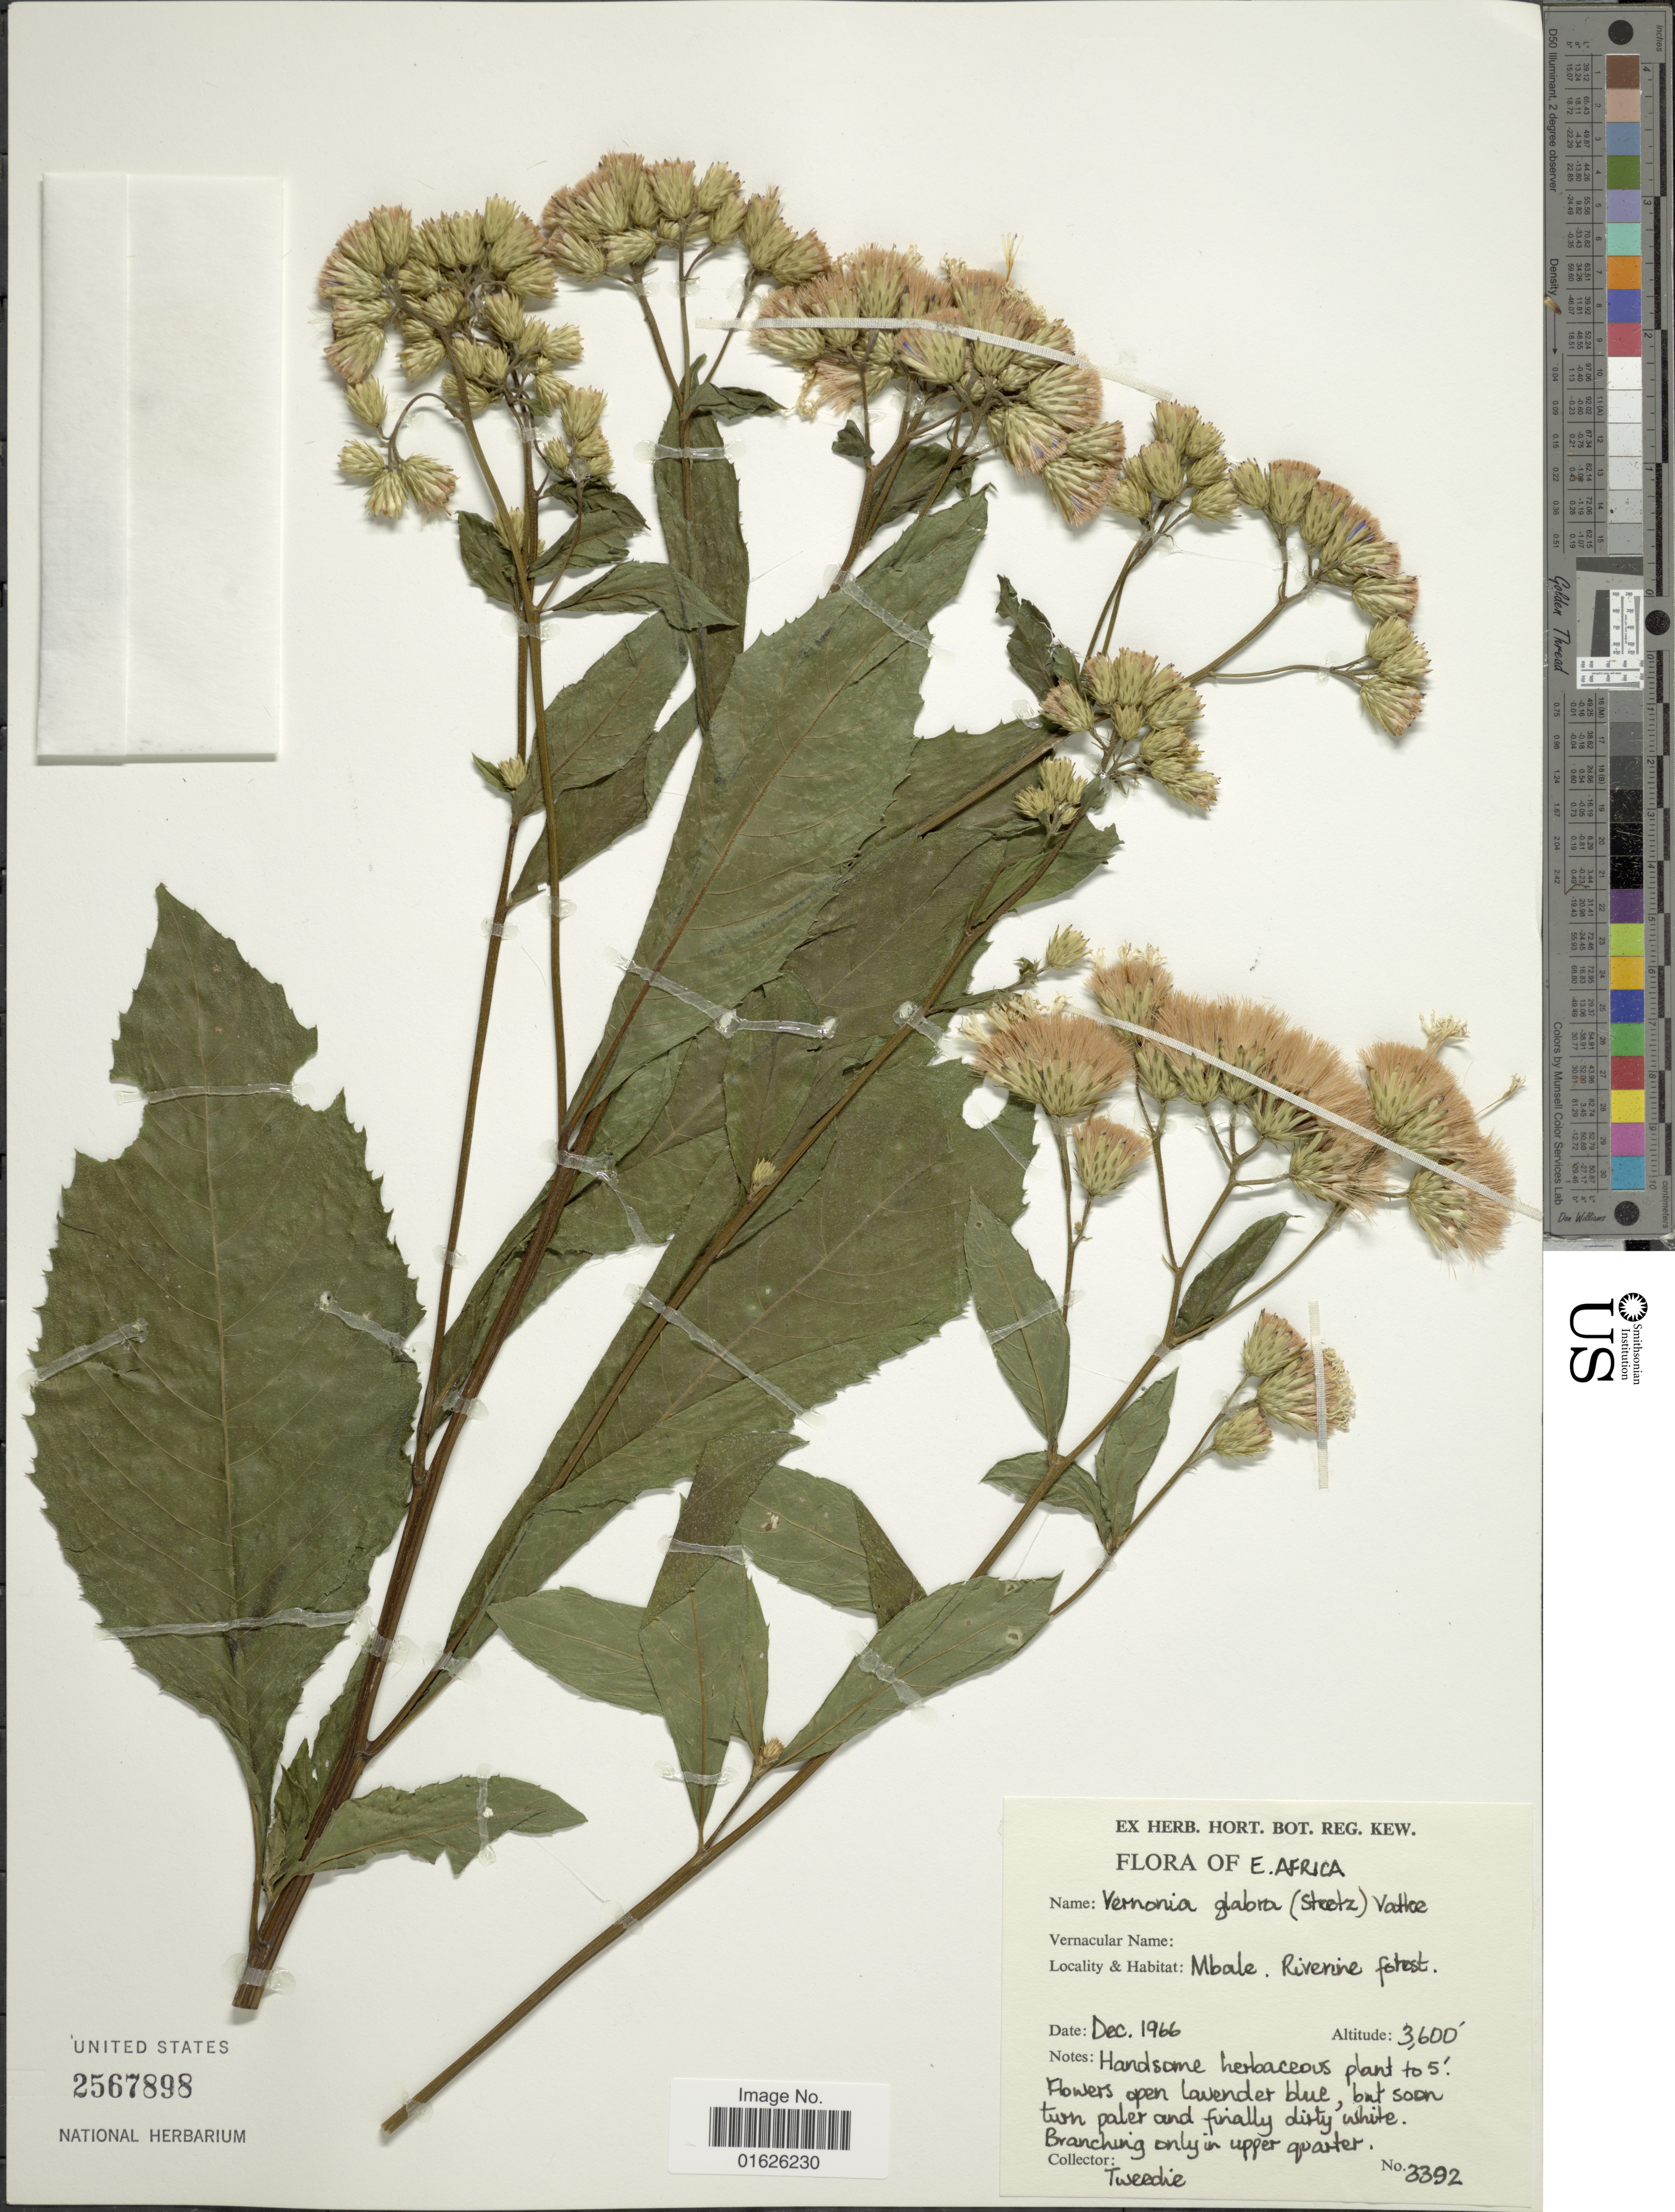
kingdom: Plantae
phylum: Tracheophyta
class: Magnoliopsida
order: Asterales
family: Asteraceae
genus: Linzia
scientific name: Linzia glabra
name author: Steetz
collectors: -- Tweedie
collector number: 3392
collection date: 1996-12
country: Uganda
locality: E. Africa, Mbale Riverine Forest.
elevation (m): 1097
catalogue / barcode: US 2567898